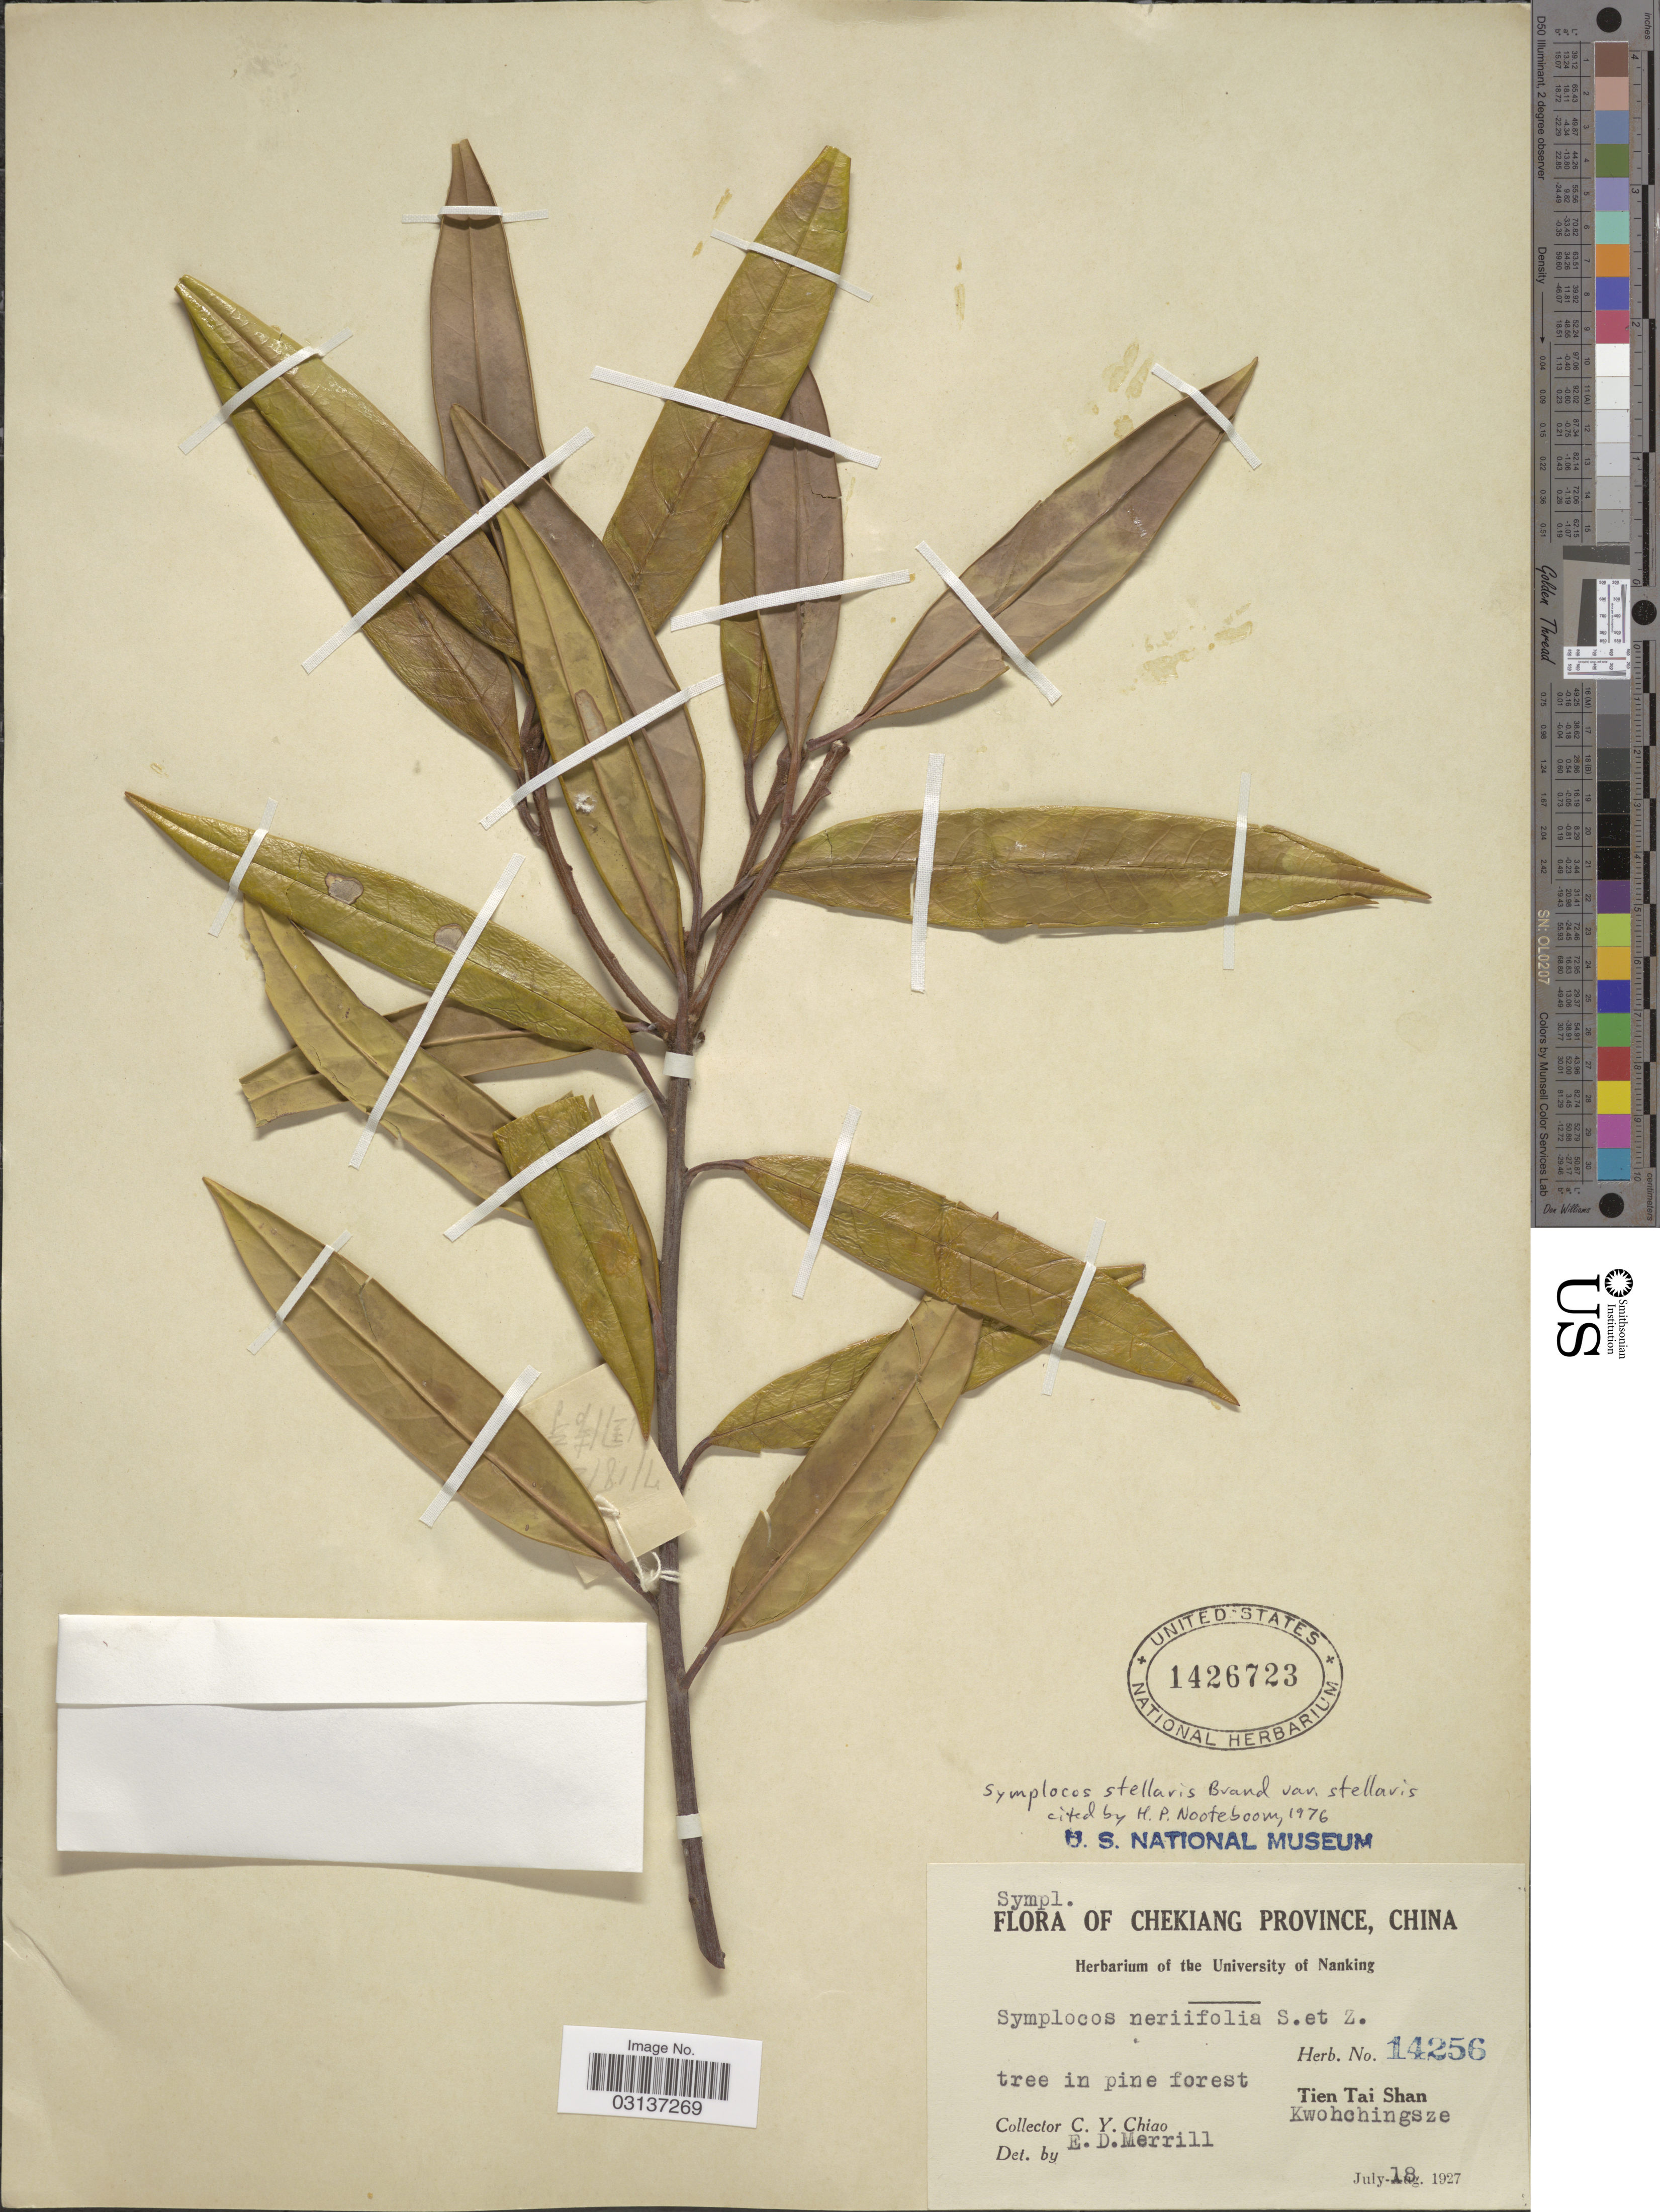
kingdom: Plantae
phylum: Tracheophyta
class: Magnoliopsida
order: Ericales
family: Symplocaceae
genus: Symplocos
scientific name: Symplocos stellaris var. stellaris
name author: Brand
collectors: C. Y. Chiao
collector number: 14256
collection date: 1927-07-18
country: China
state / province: Zhejiang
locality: Chekiang Province. Tien Tai Shan. Kwohchingsze.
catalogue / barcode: US 1426723